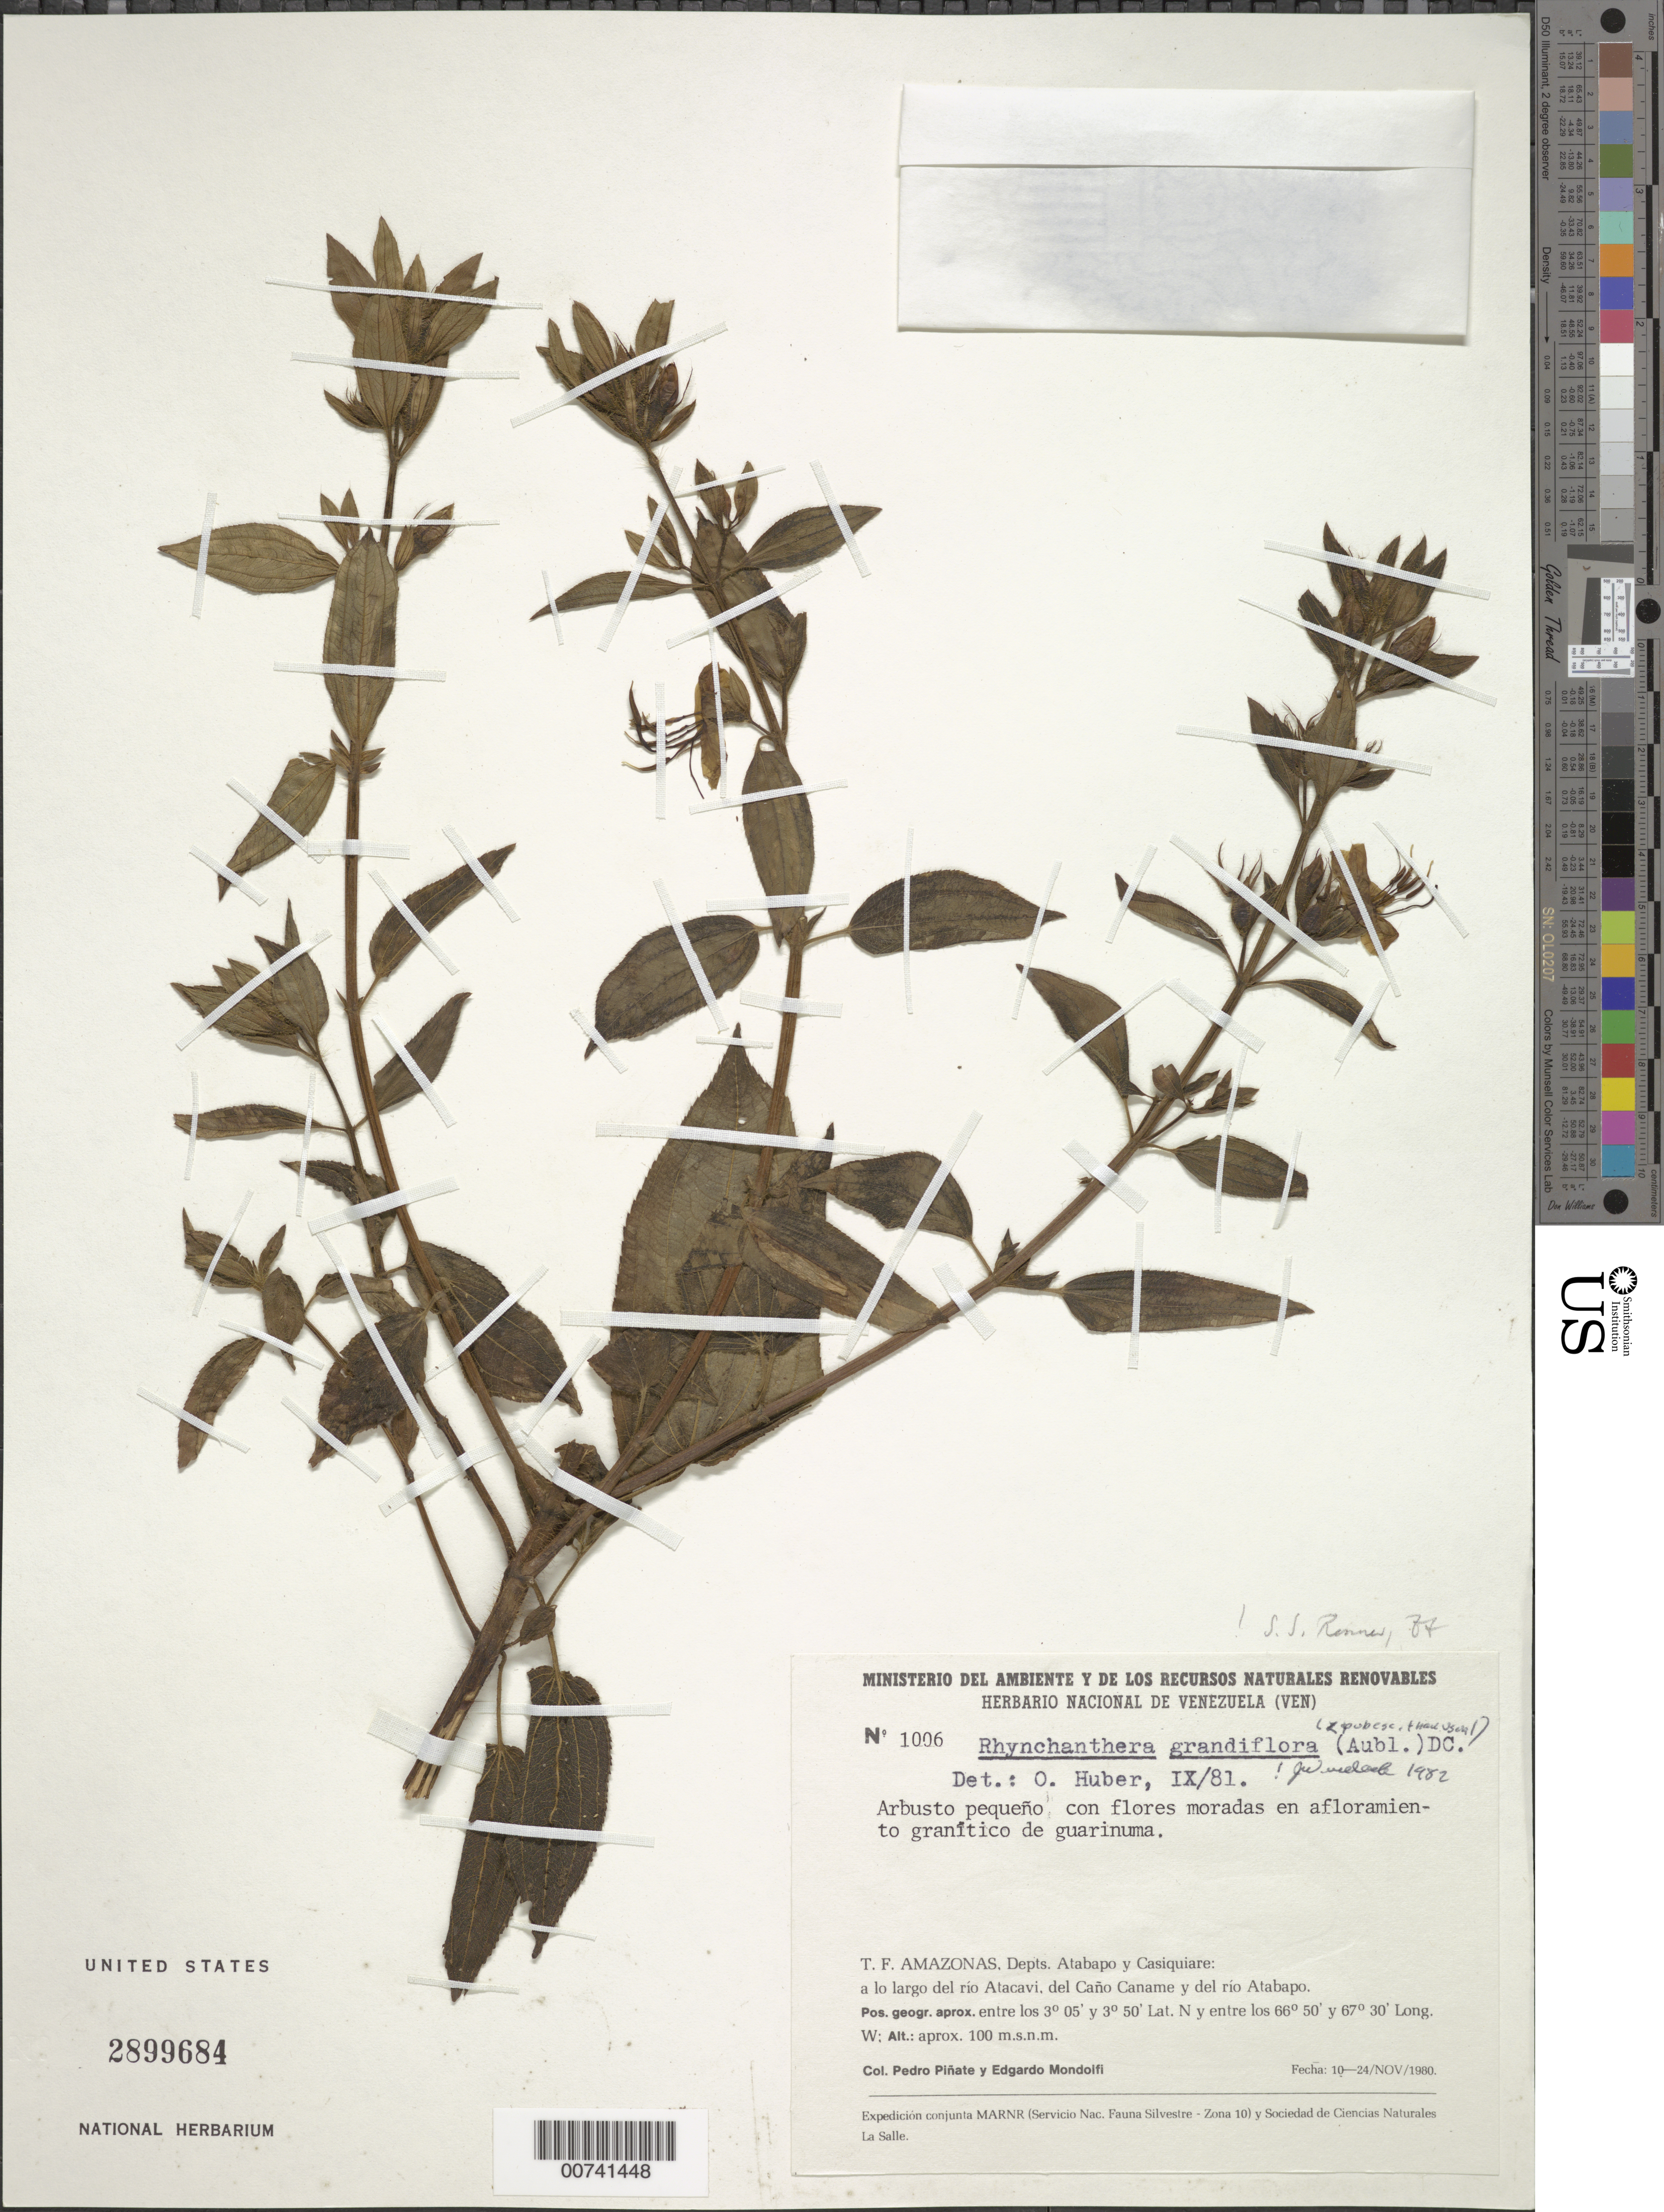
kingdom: Plantae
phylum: Tracheophyta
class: Magnoliopsida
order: Myrtales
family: Melastomataceae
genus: Rhynchanthera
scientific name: Rhynchanthera grandiflora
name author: (Aubl.) DC.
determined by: Renner, S. S.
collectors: P. Piñate & E. Mondolfi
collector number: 1006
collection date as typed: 10-Nov-80 to 24-Nov-80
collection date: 1980-11-10/1980-11-24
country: Venezuela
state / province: Amazonas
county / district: Atabapo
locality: Río Atacavi, Caño Caname & Río Atabapo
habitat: in granitic outcrop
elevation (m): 100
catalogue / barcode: US 2899684